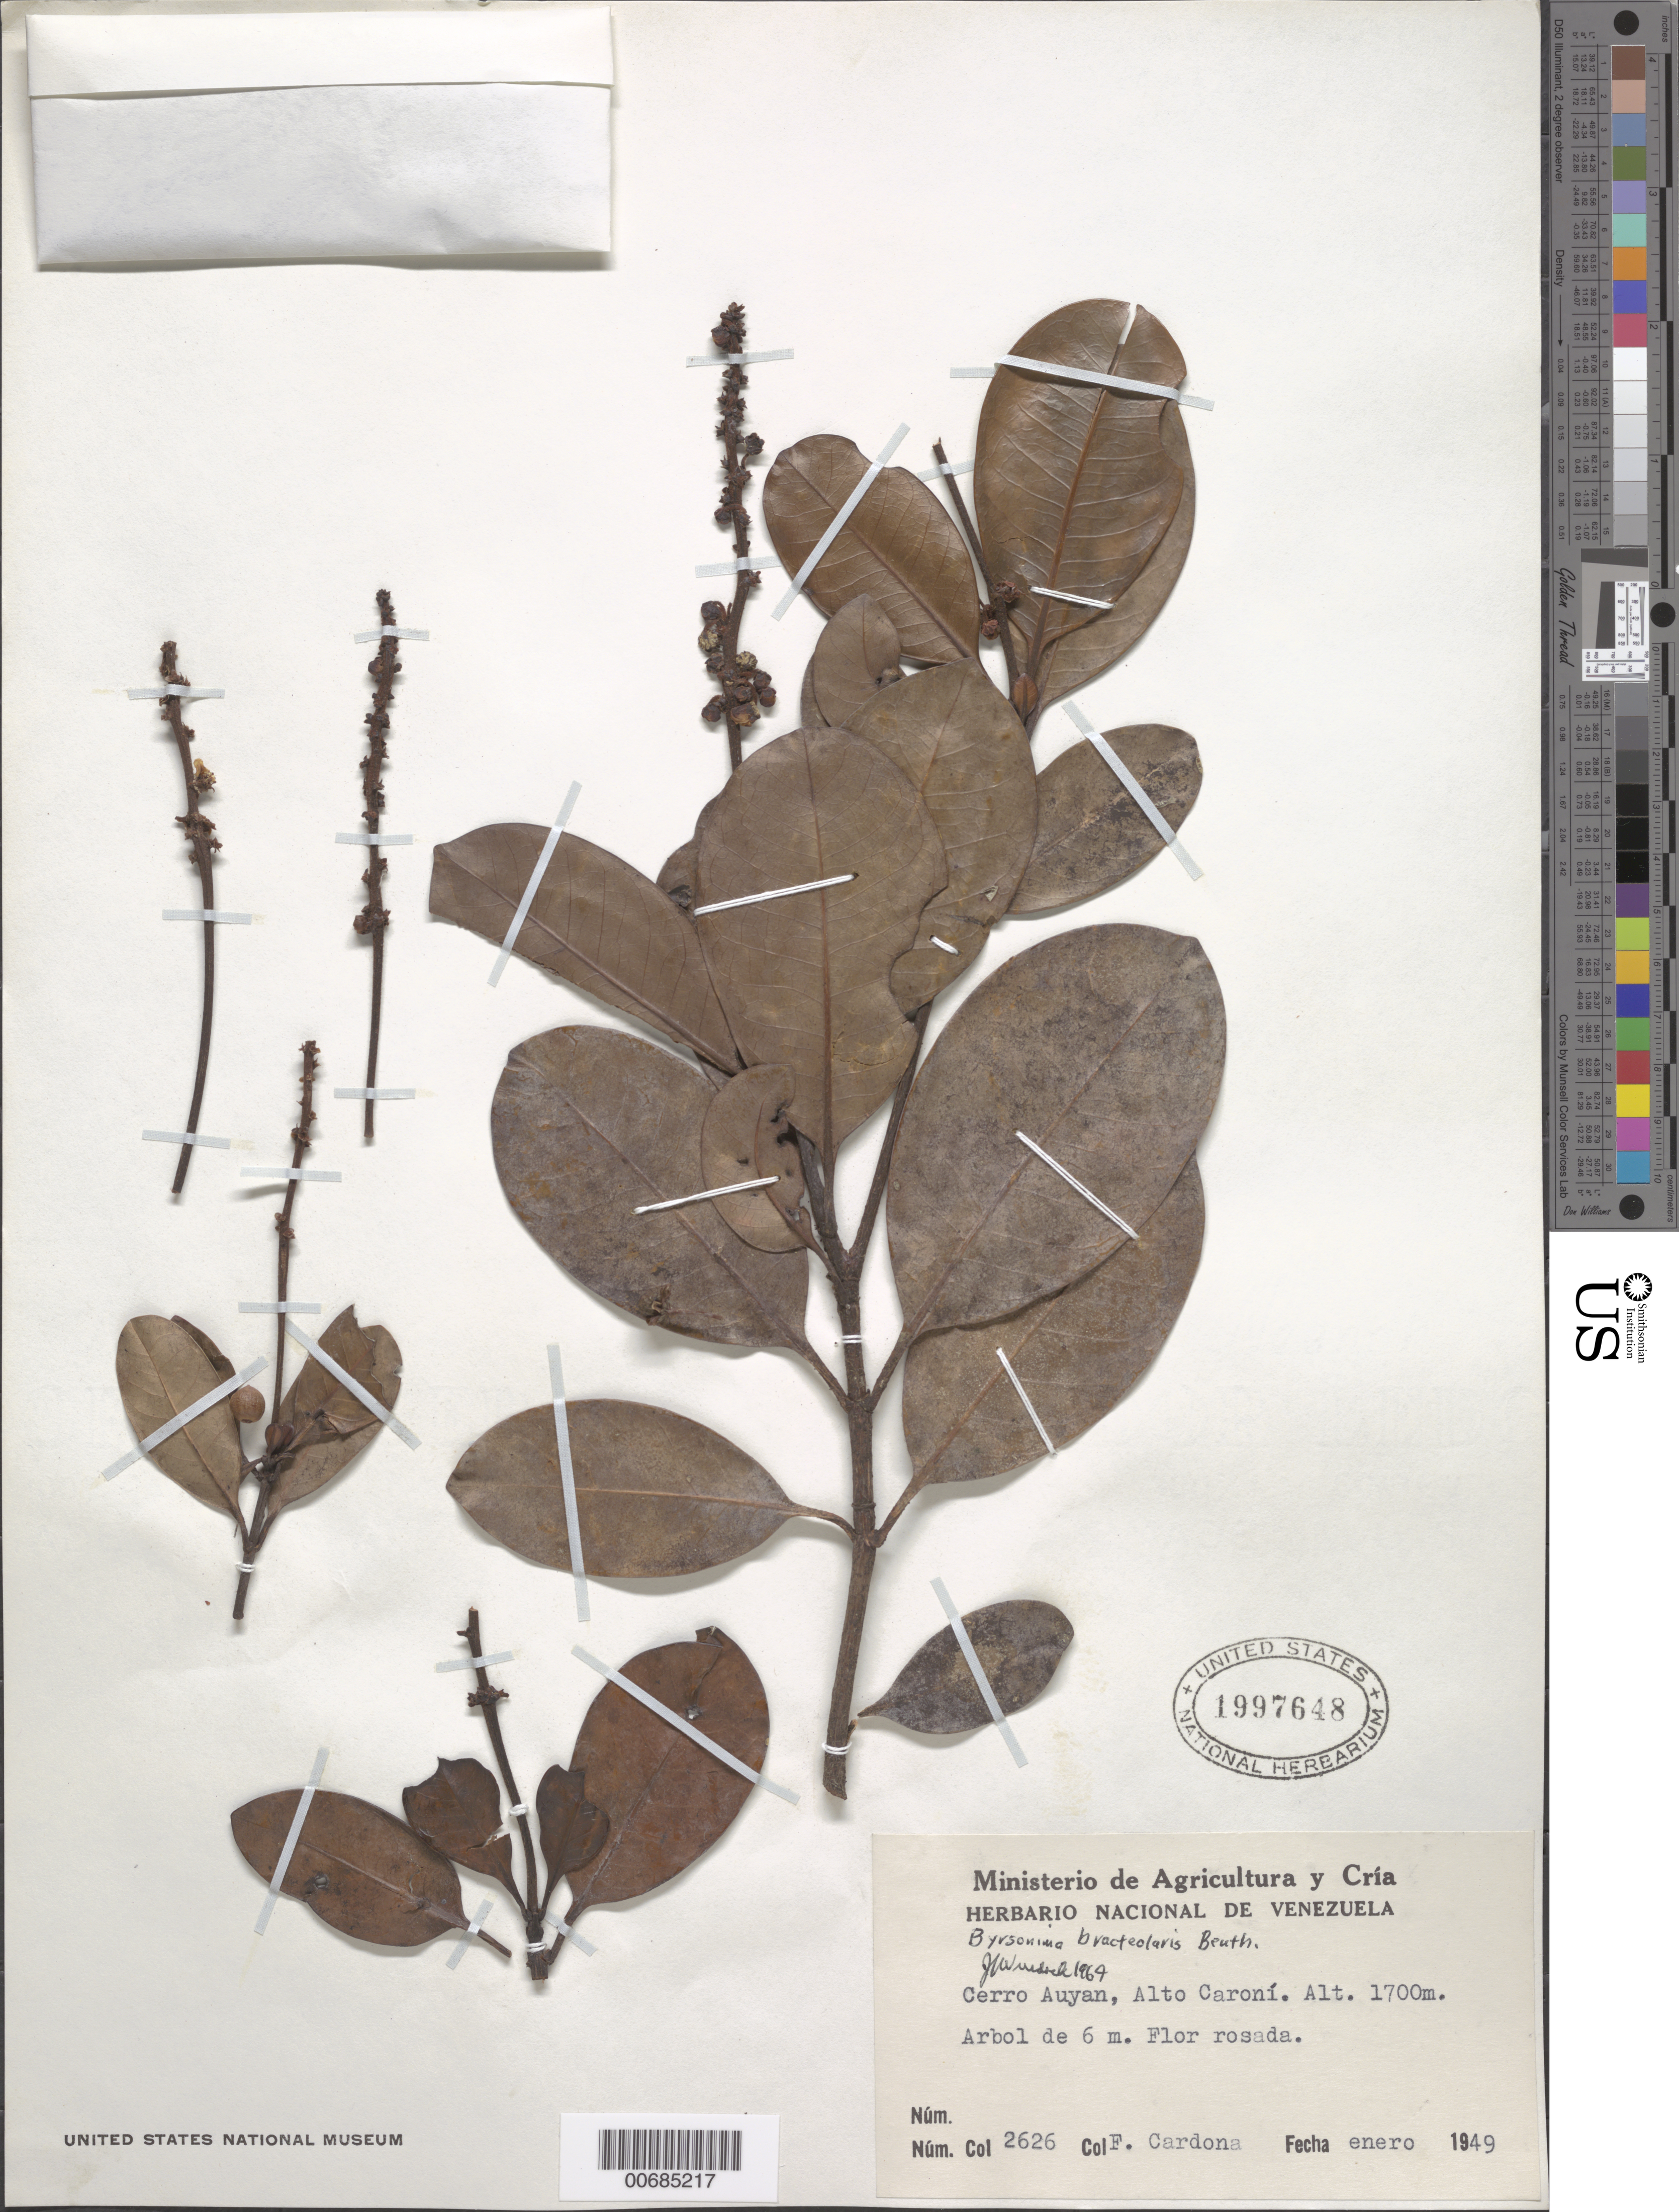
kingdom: Plantae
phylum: Tracheophyta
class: Magnoliopsida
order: Malpighiales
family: Malpighiaceae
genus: Byrsonima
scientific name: Byrsonima bracteolaris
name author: Benth.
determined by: Wurdack, John J., (US), US (UNITED STATES)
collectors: F. Cardona Puig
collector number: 2626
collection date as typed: Jan-49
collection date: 1949-01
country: Venezuela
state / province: Bolívar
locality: Cerro Auyantepuí, Alto Río Caroní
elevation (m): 1700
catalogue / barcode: US 1997648